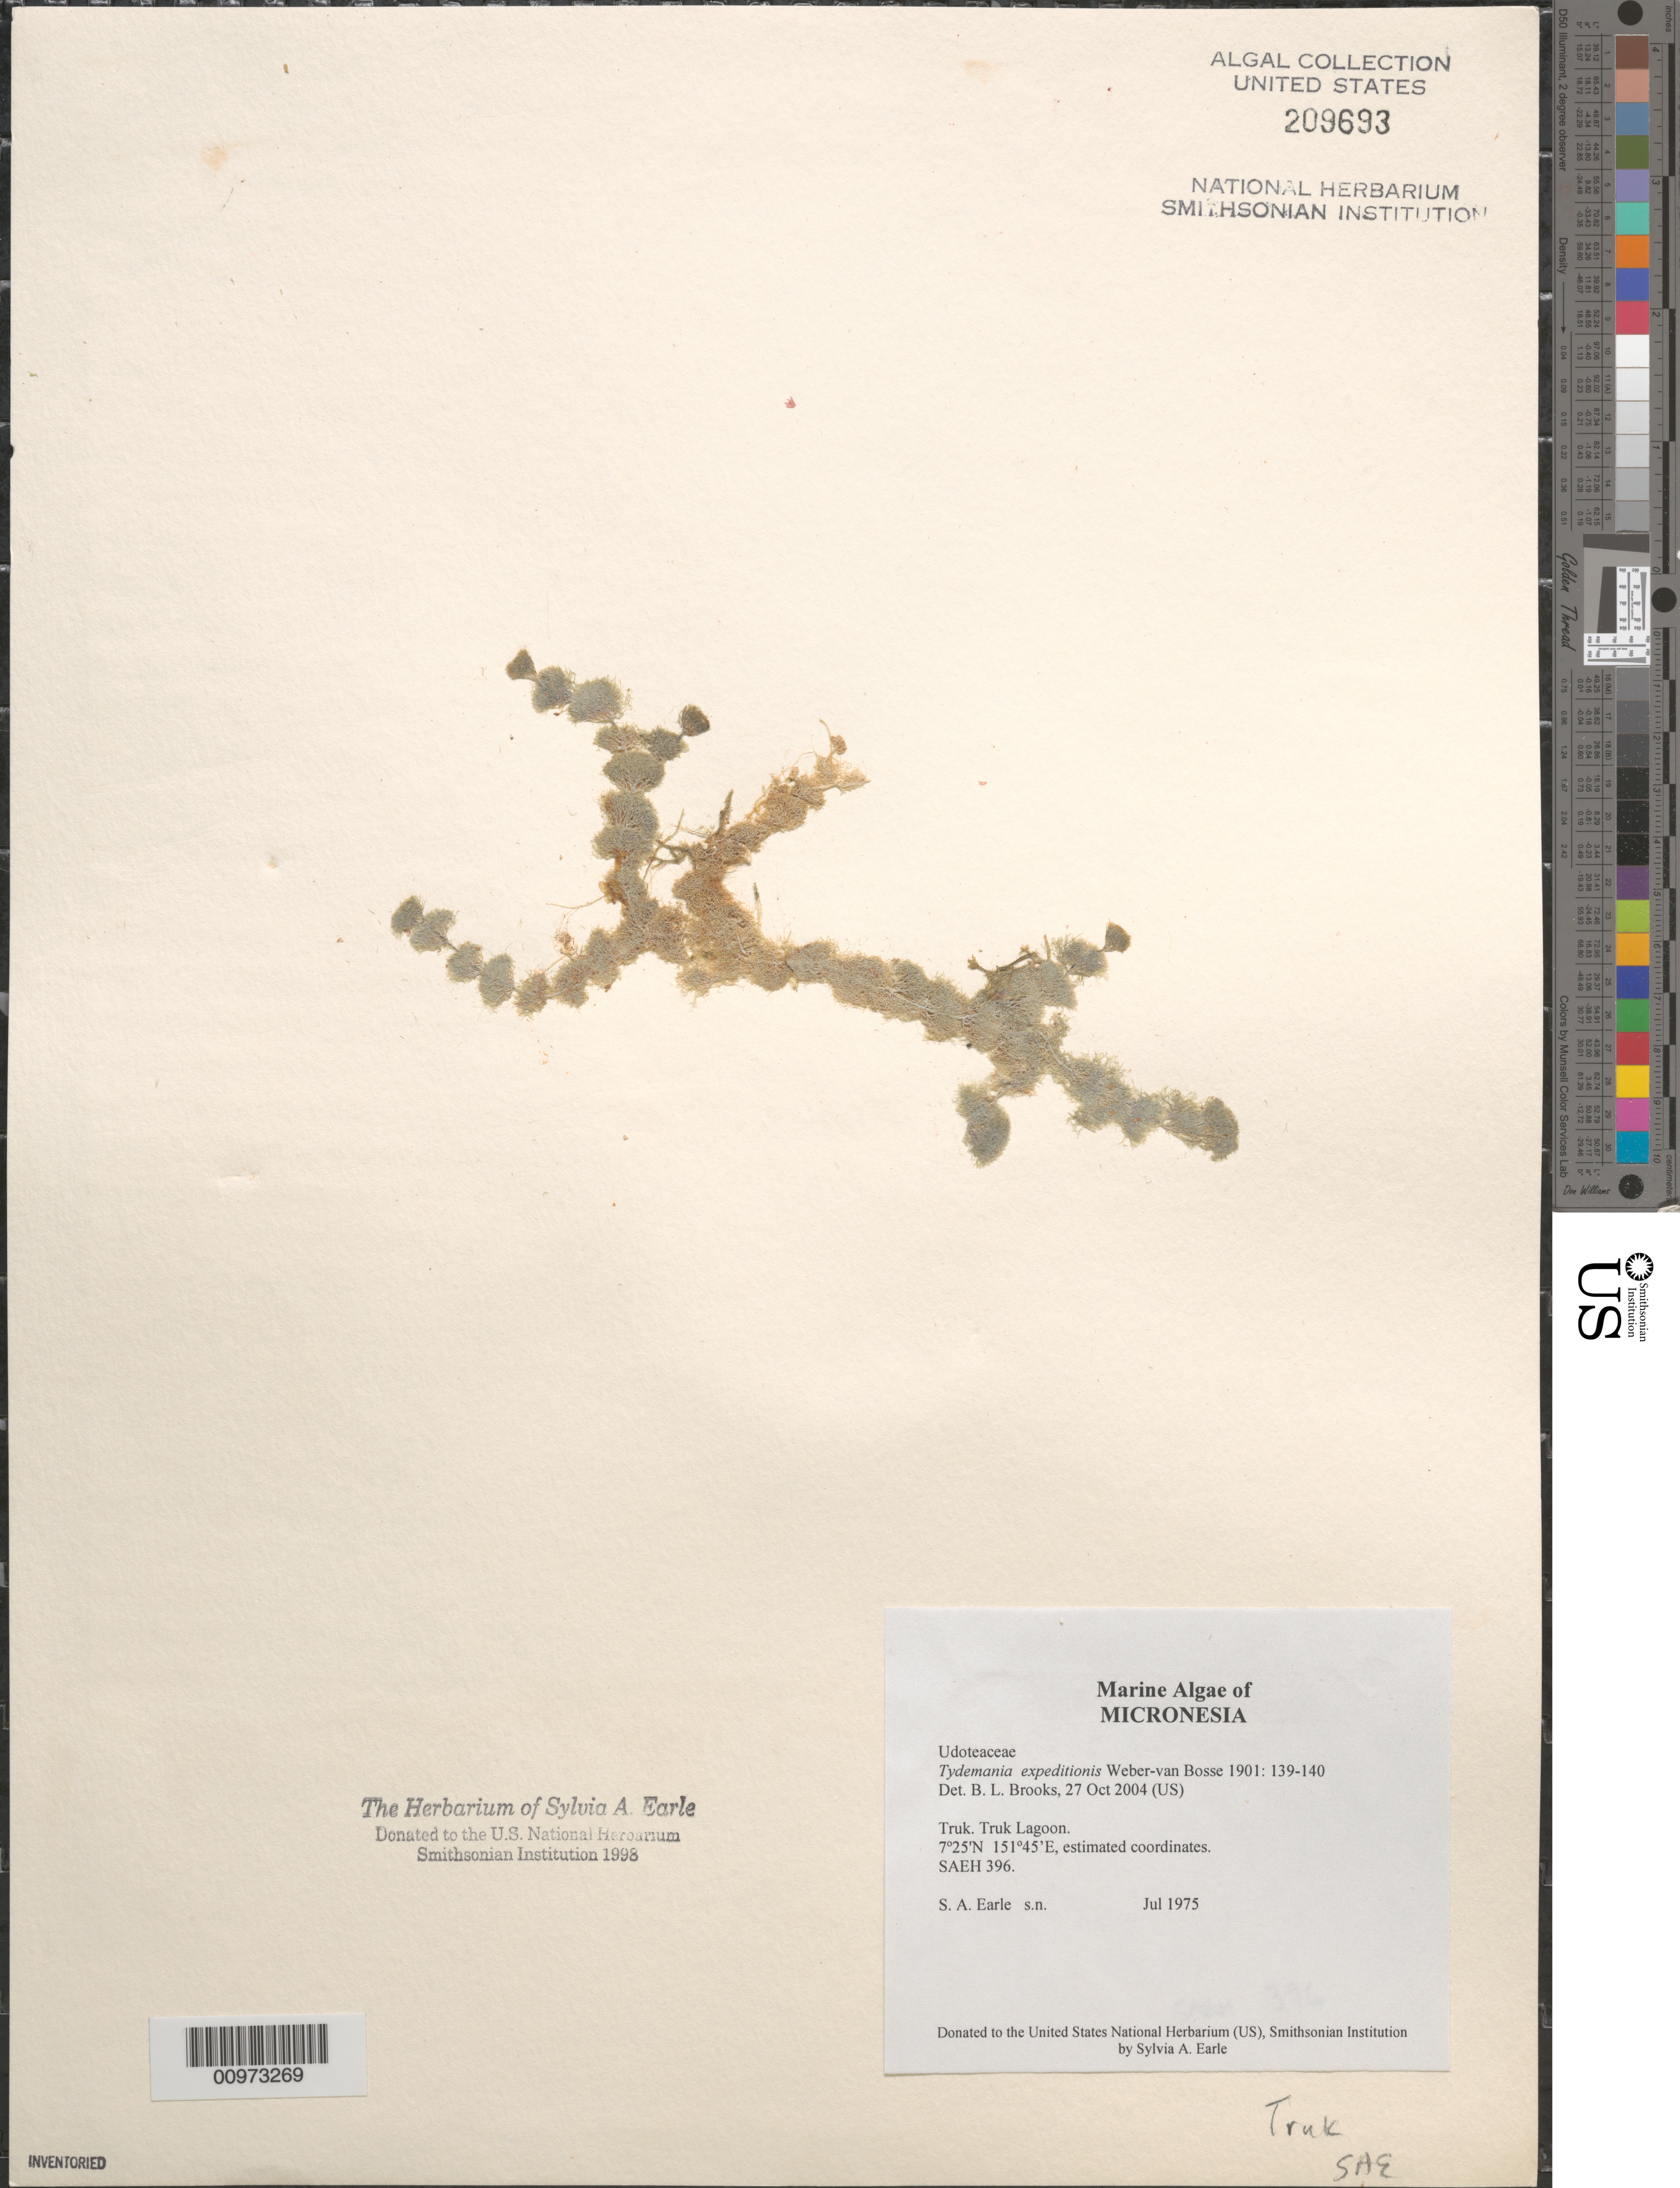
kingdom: Plantae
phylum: Chlorophyta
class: Ulvophyceae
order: Bryopsidales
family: Udoteaceae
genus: Tydemania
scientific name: Tydemania expeditionis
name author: Weber Bosse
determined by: Brooks, B. L., (BOT), Smithsonian Institution - National Museum of Natural History (UNITED STATES)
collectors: S. A. Earle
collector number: SAEH 396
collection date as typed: Jul 1975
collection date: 1975-07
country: Micronesia, Federated States of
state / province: Truk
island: Truk (Chuuk) Is.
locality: Chuuk Lagoon (Truk Lagoon)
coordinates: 7 25'N, 151 45'E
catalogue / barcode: US 209693